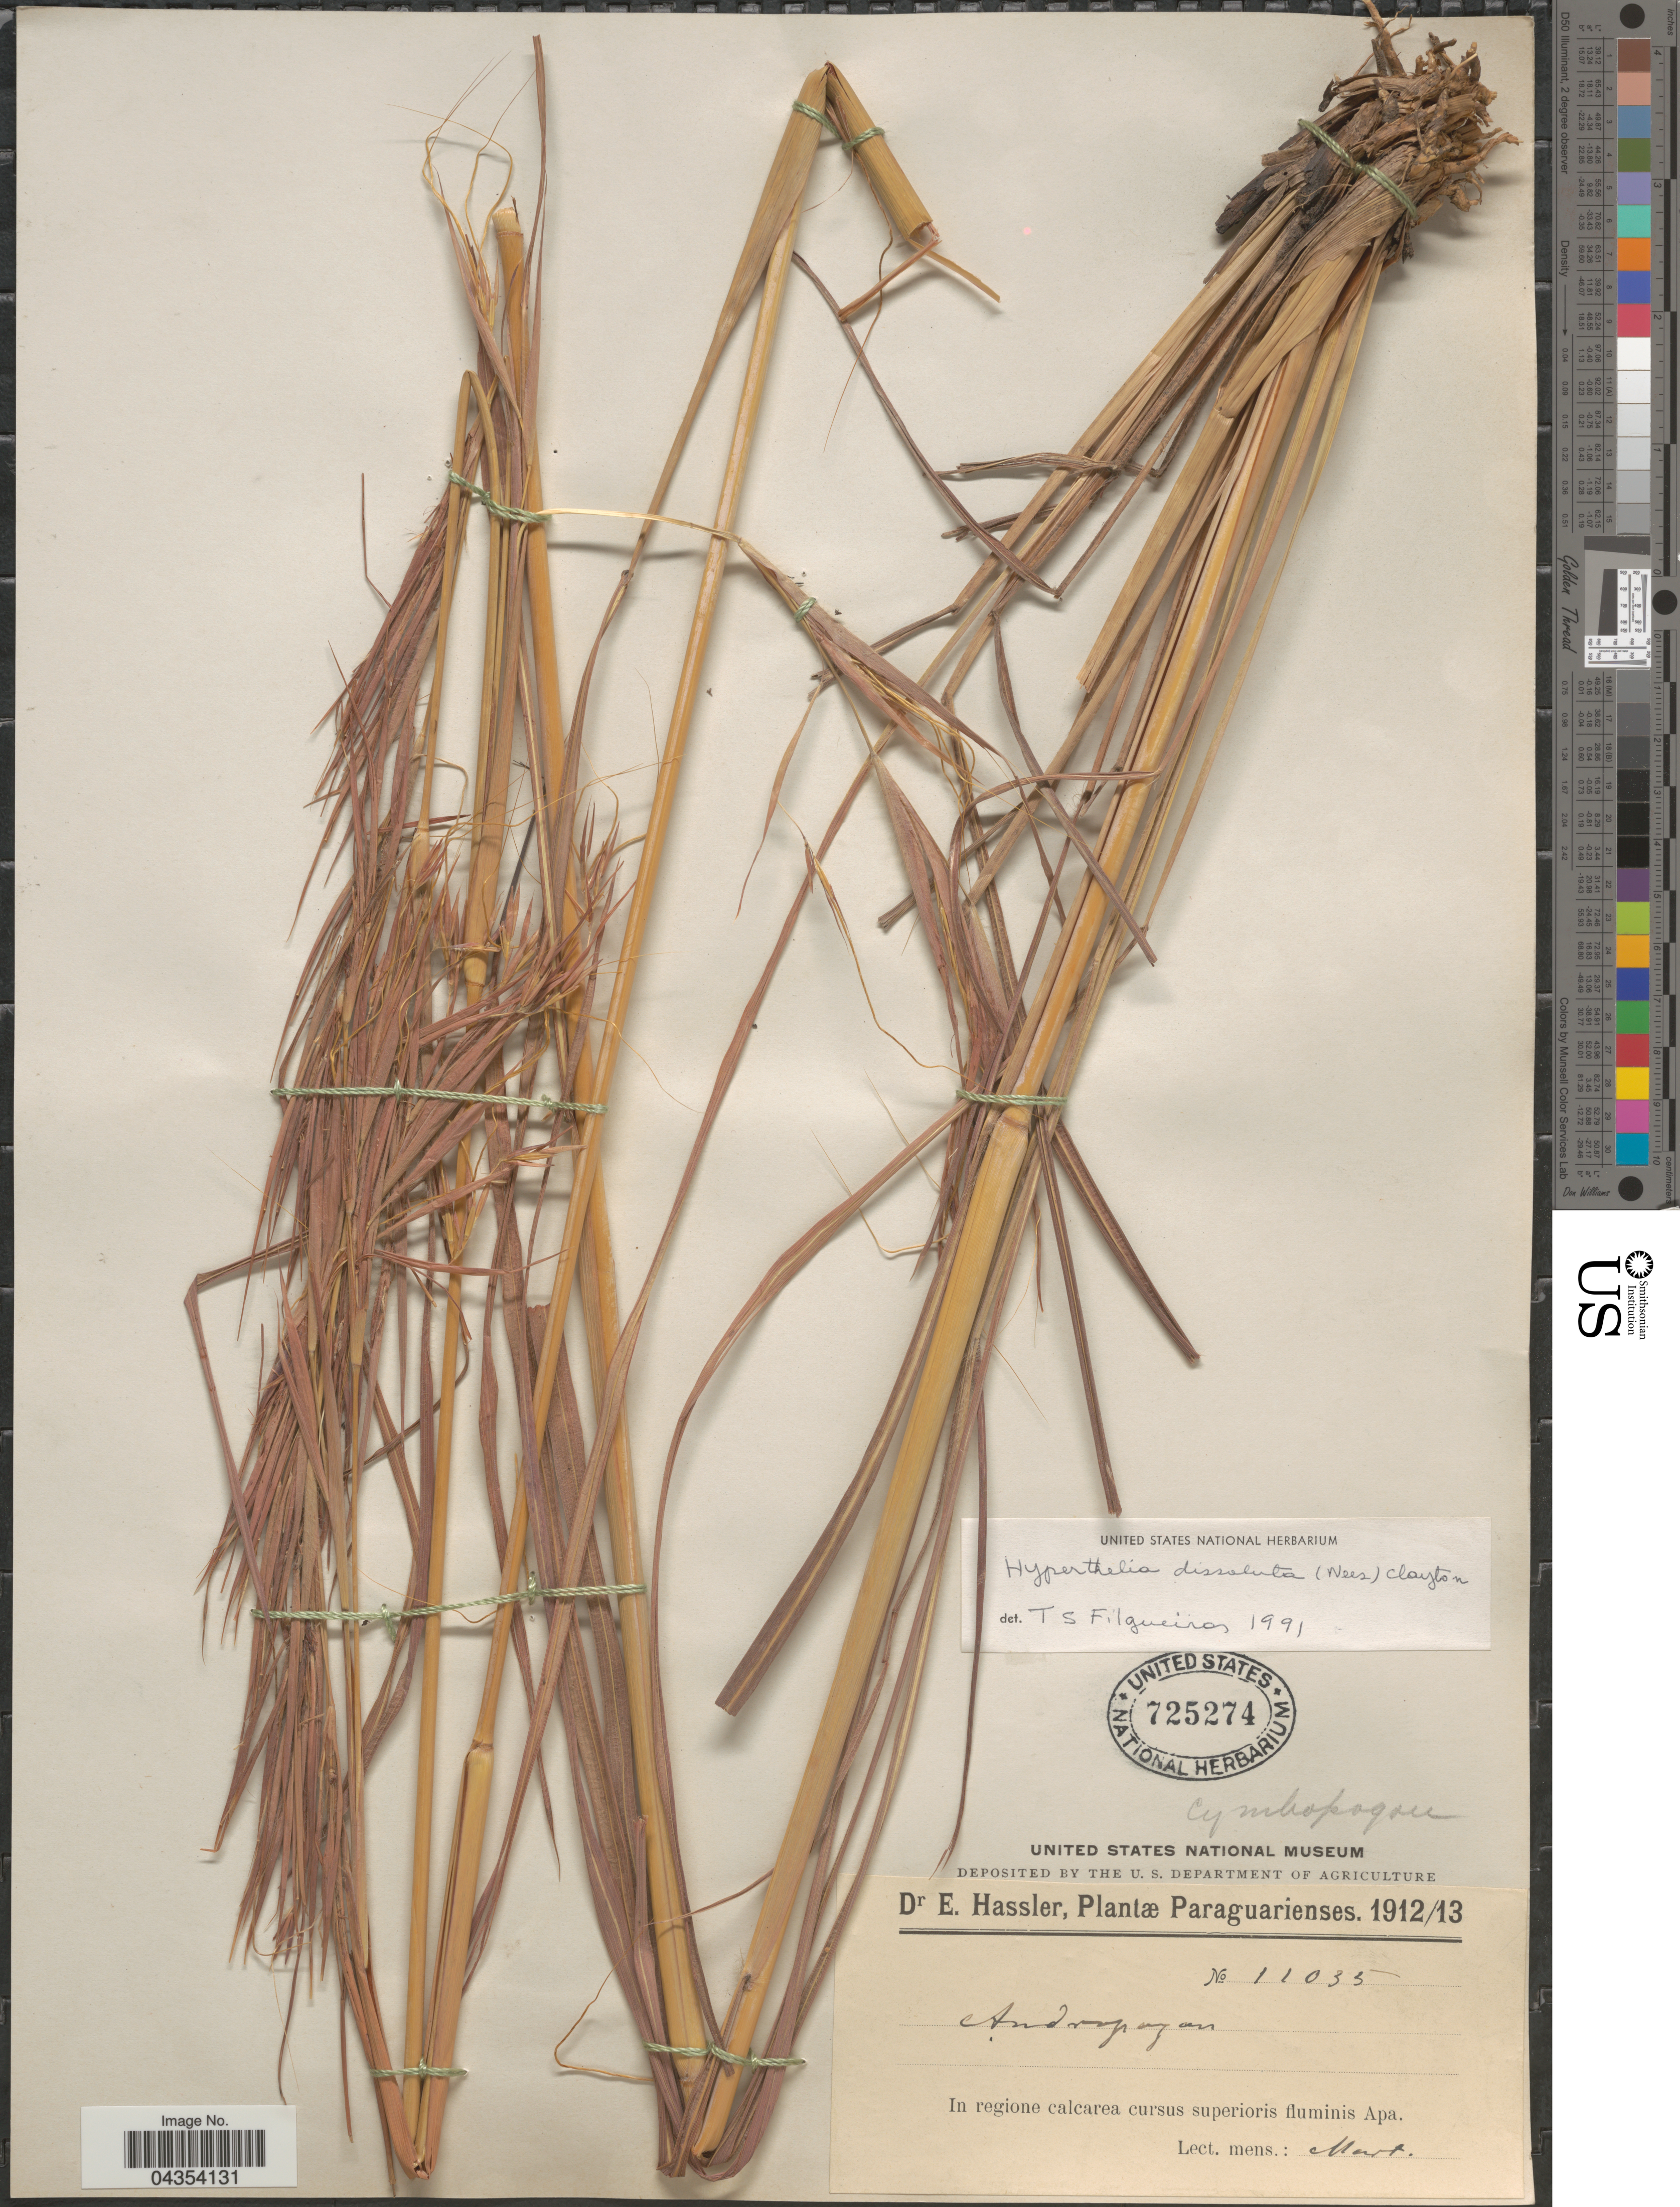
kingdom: Plantae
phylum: Tracheophyta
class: Liliopsida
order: Poales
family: Poaceae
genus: Hyperthelia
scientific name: Hyperthelia dissoluta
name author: (Nees ex Steud.) Clayton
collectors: E. Hassler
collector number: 11035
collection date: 1912-03/1913-03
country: Paraguay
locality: Paraguarienses. In regione calcarea cursus superioris fluminis Apa.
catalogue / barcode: US 725274